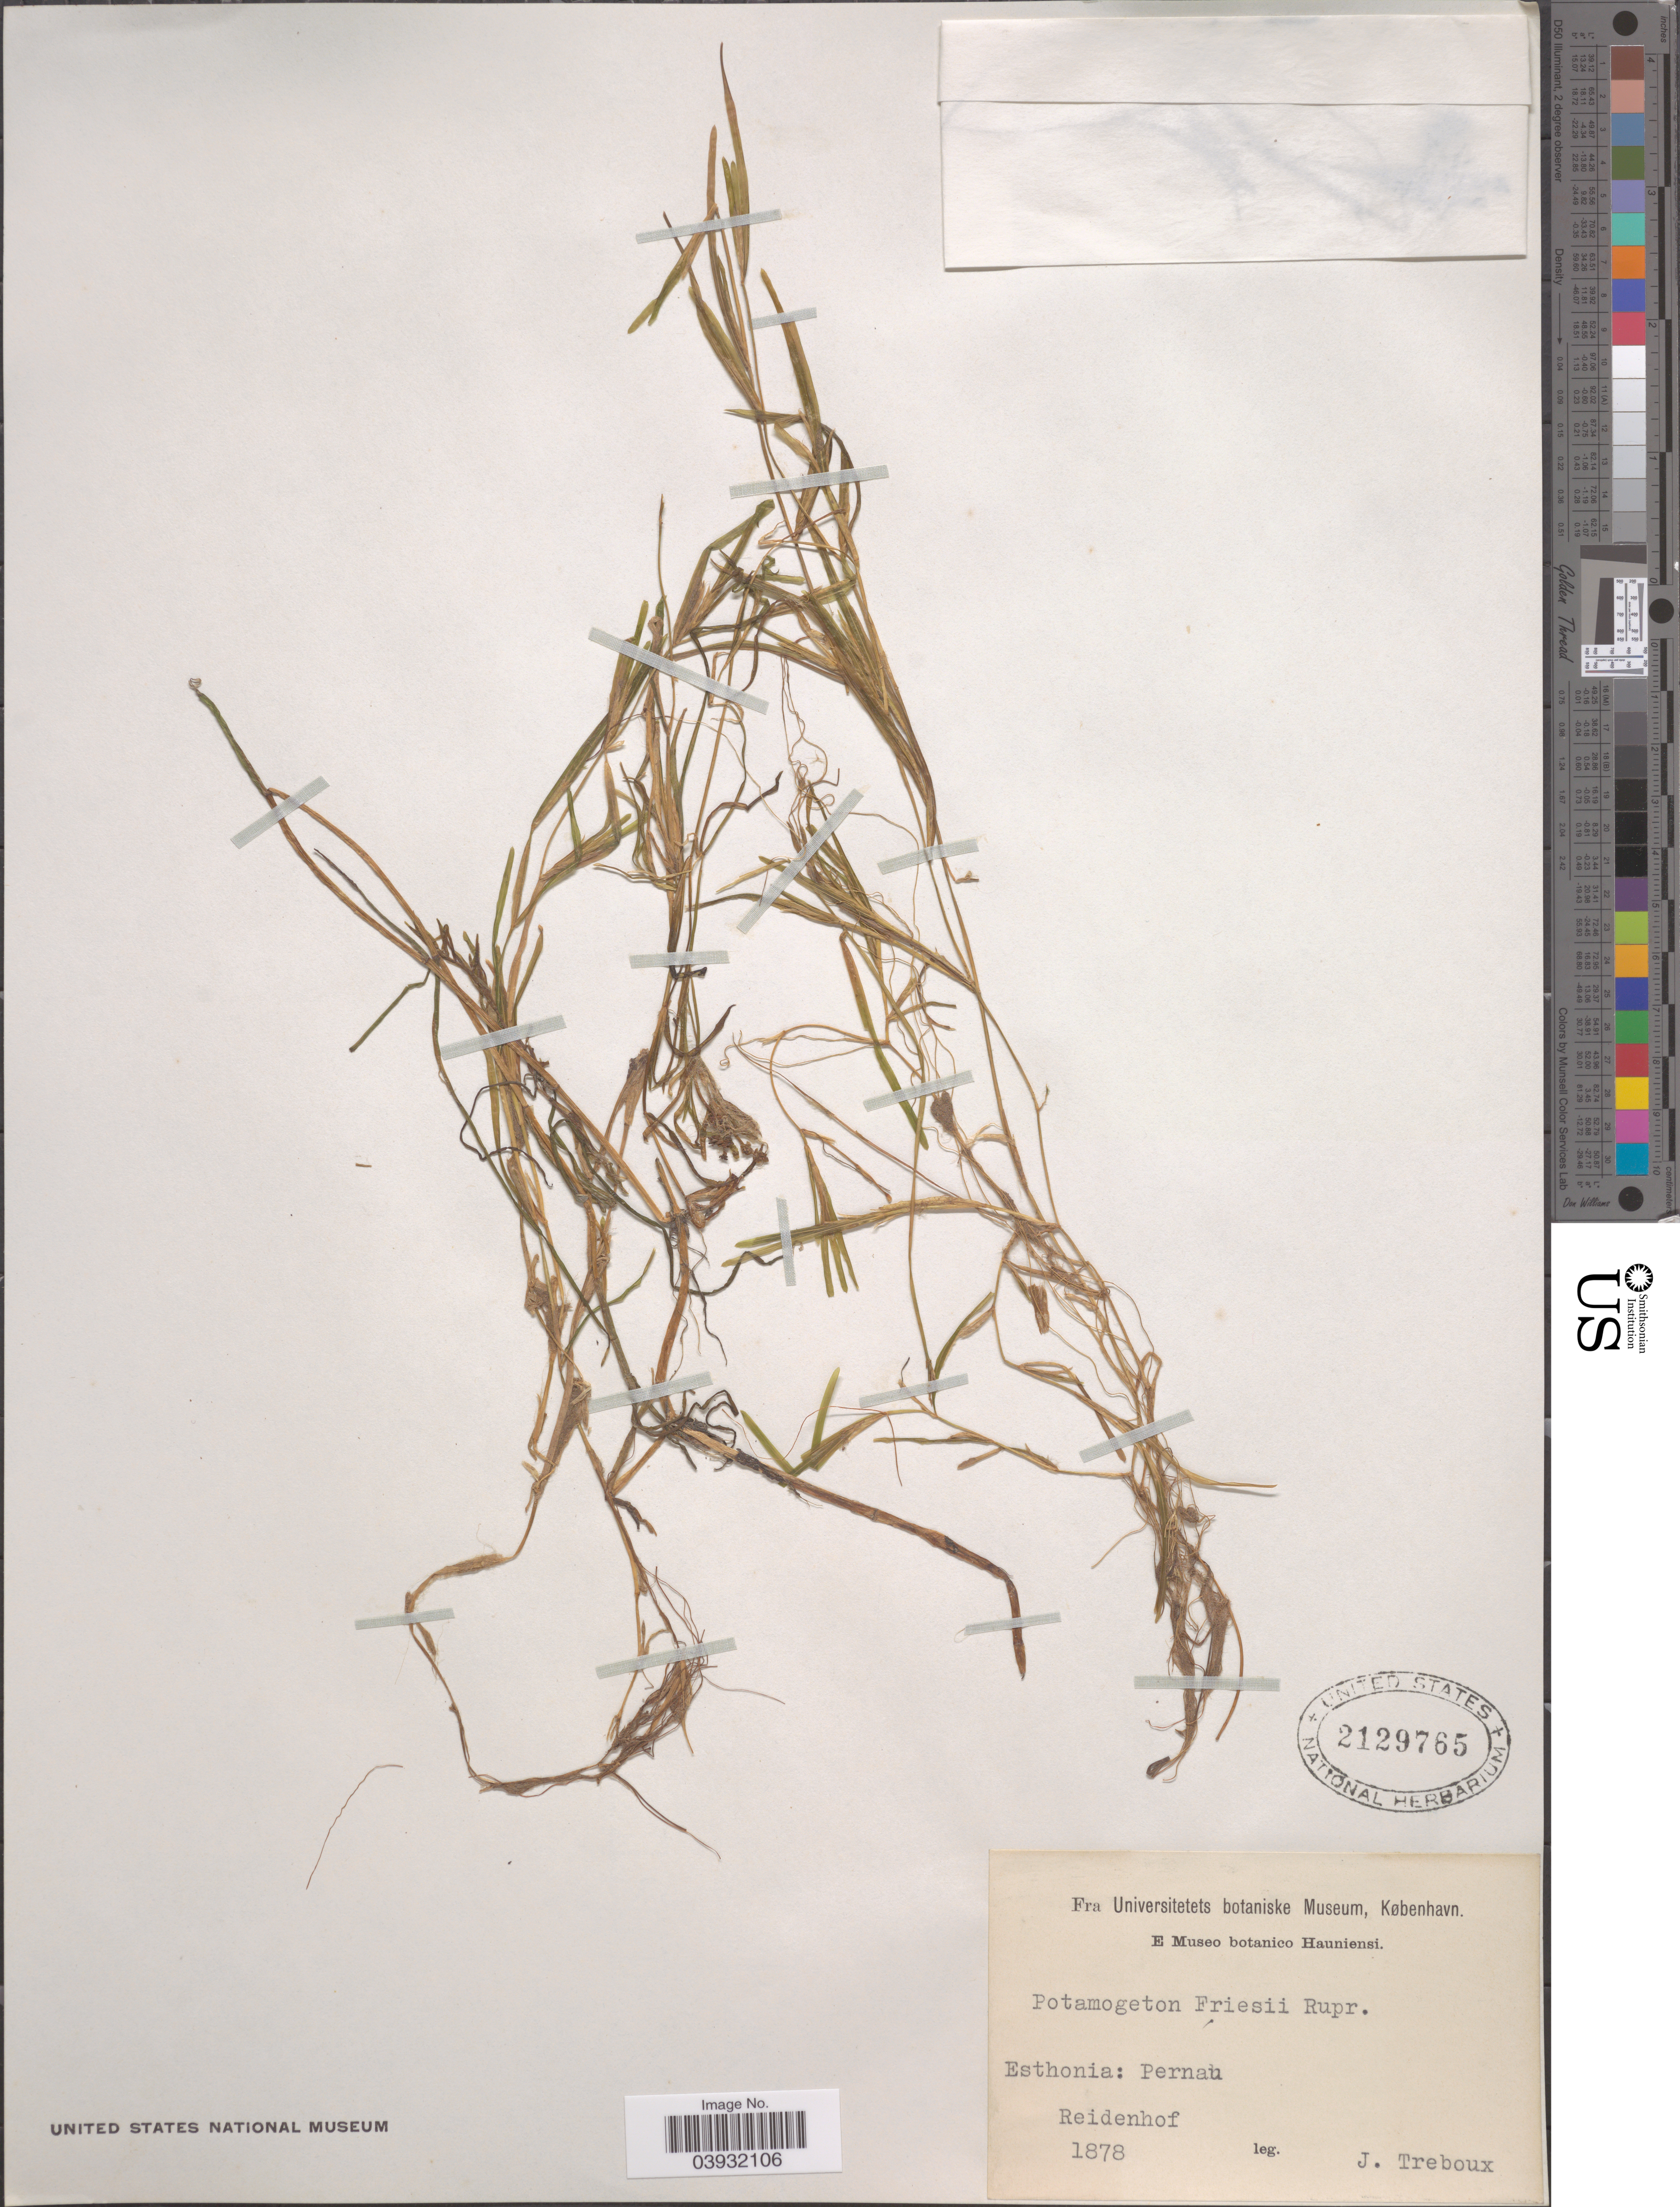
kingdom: Plantae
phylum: Tracheophyta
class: Liliopsida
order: Alismatales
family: Potamogetonaceae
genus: Potamogeton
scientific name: Potamogeton friesii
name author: Rupr.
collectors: J. Treboux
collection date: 1878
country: Estonia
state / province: Pärnumaa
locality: Esthonia: Pernau. Reidenhof.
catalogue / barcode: US 2129765